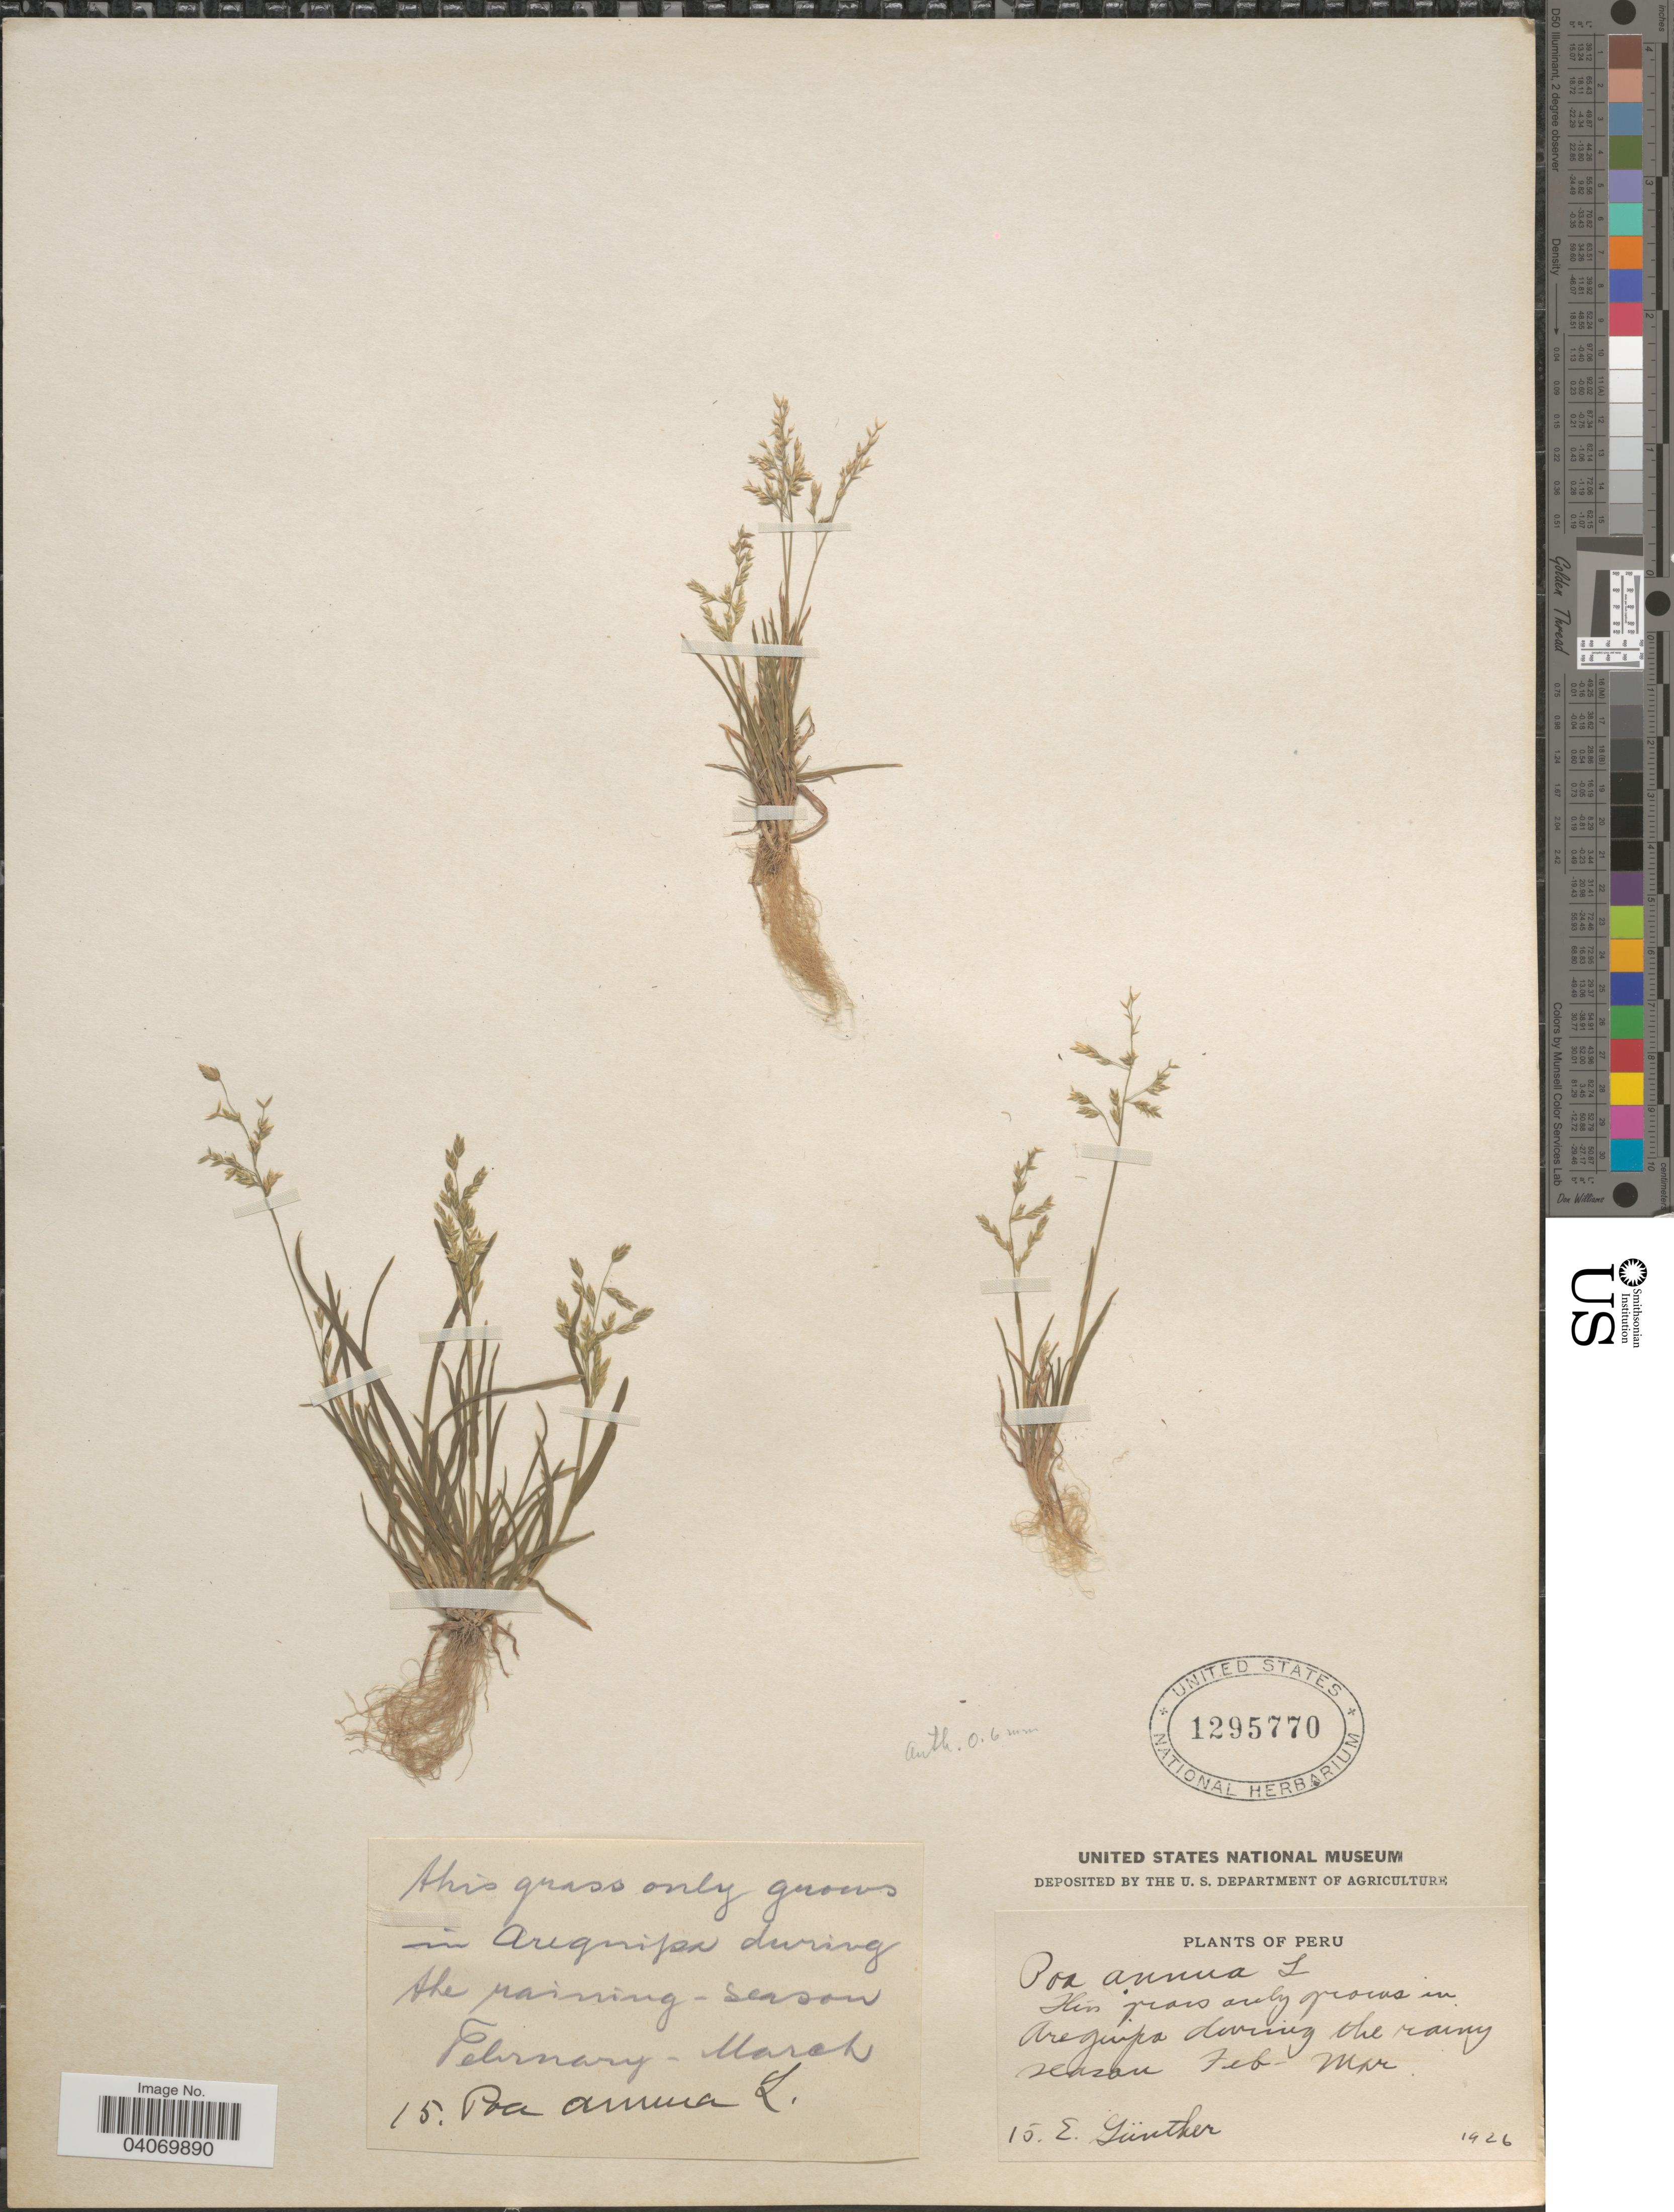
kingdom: Plantae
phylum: Tracheophyta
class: Liliopsida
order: Poales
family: Poaceae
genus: Poa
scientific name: Poa annua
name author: L.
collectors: E. Gunther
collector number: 15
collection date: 1926-02/1926-03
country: Peru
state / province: Arequipa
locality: This grass only grows in Arequipa during the rainy season.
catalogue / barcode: US 1295770